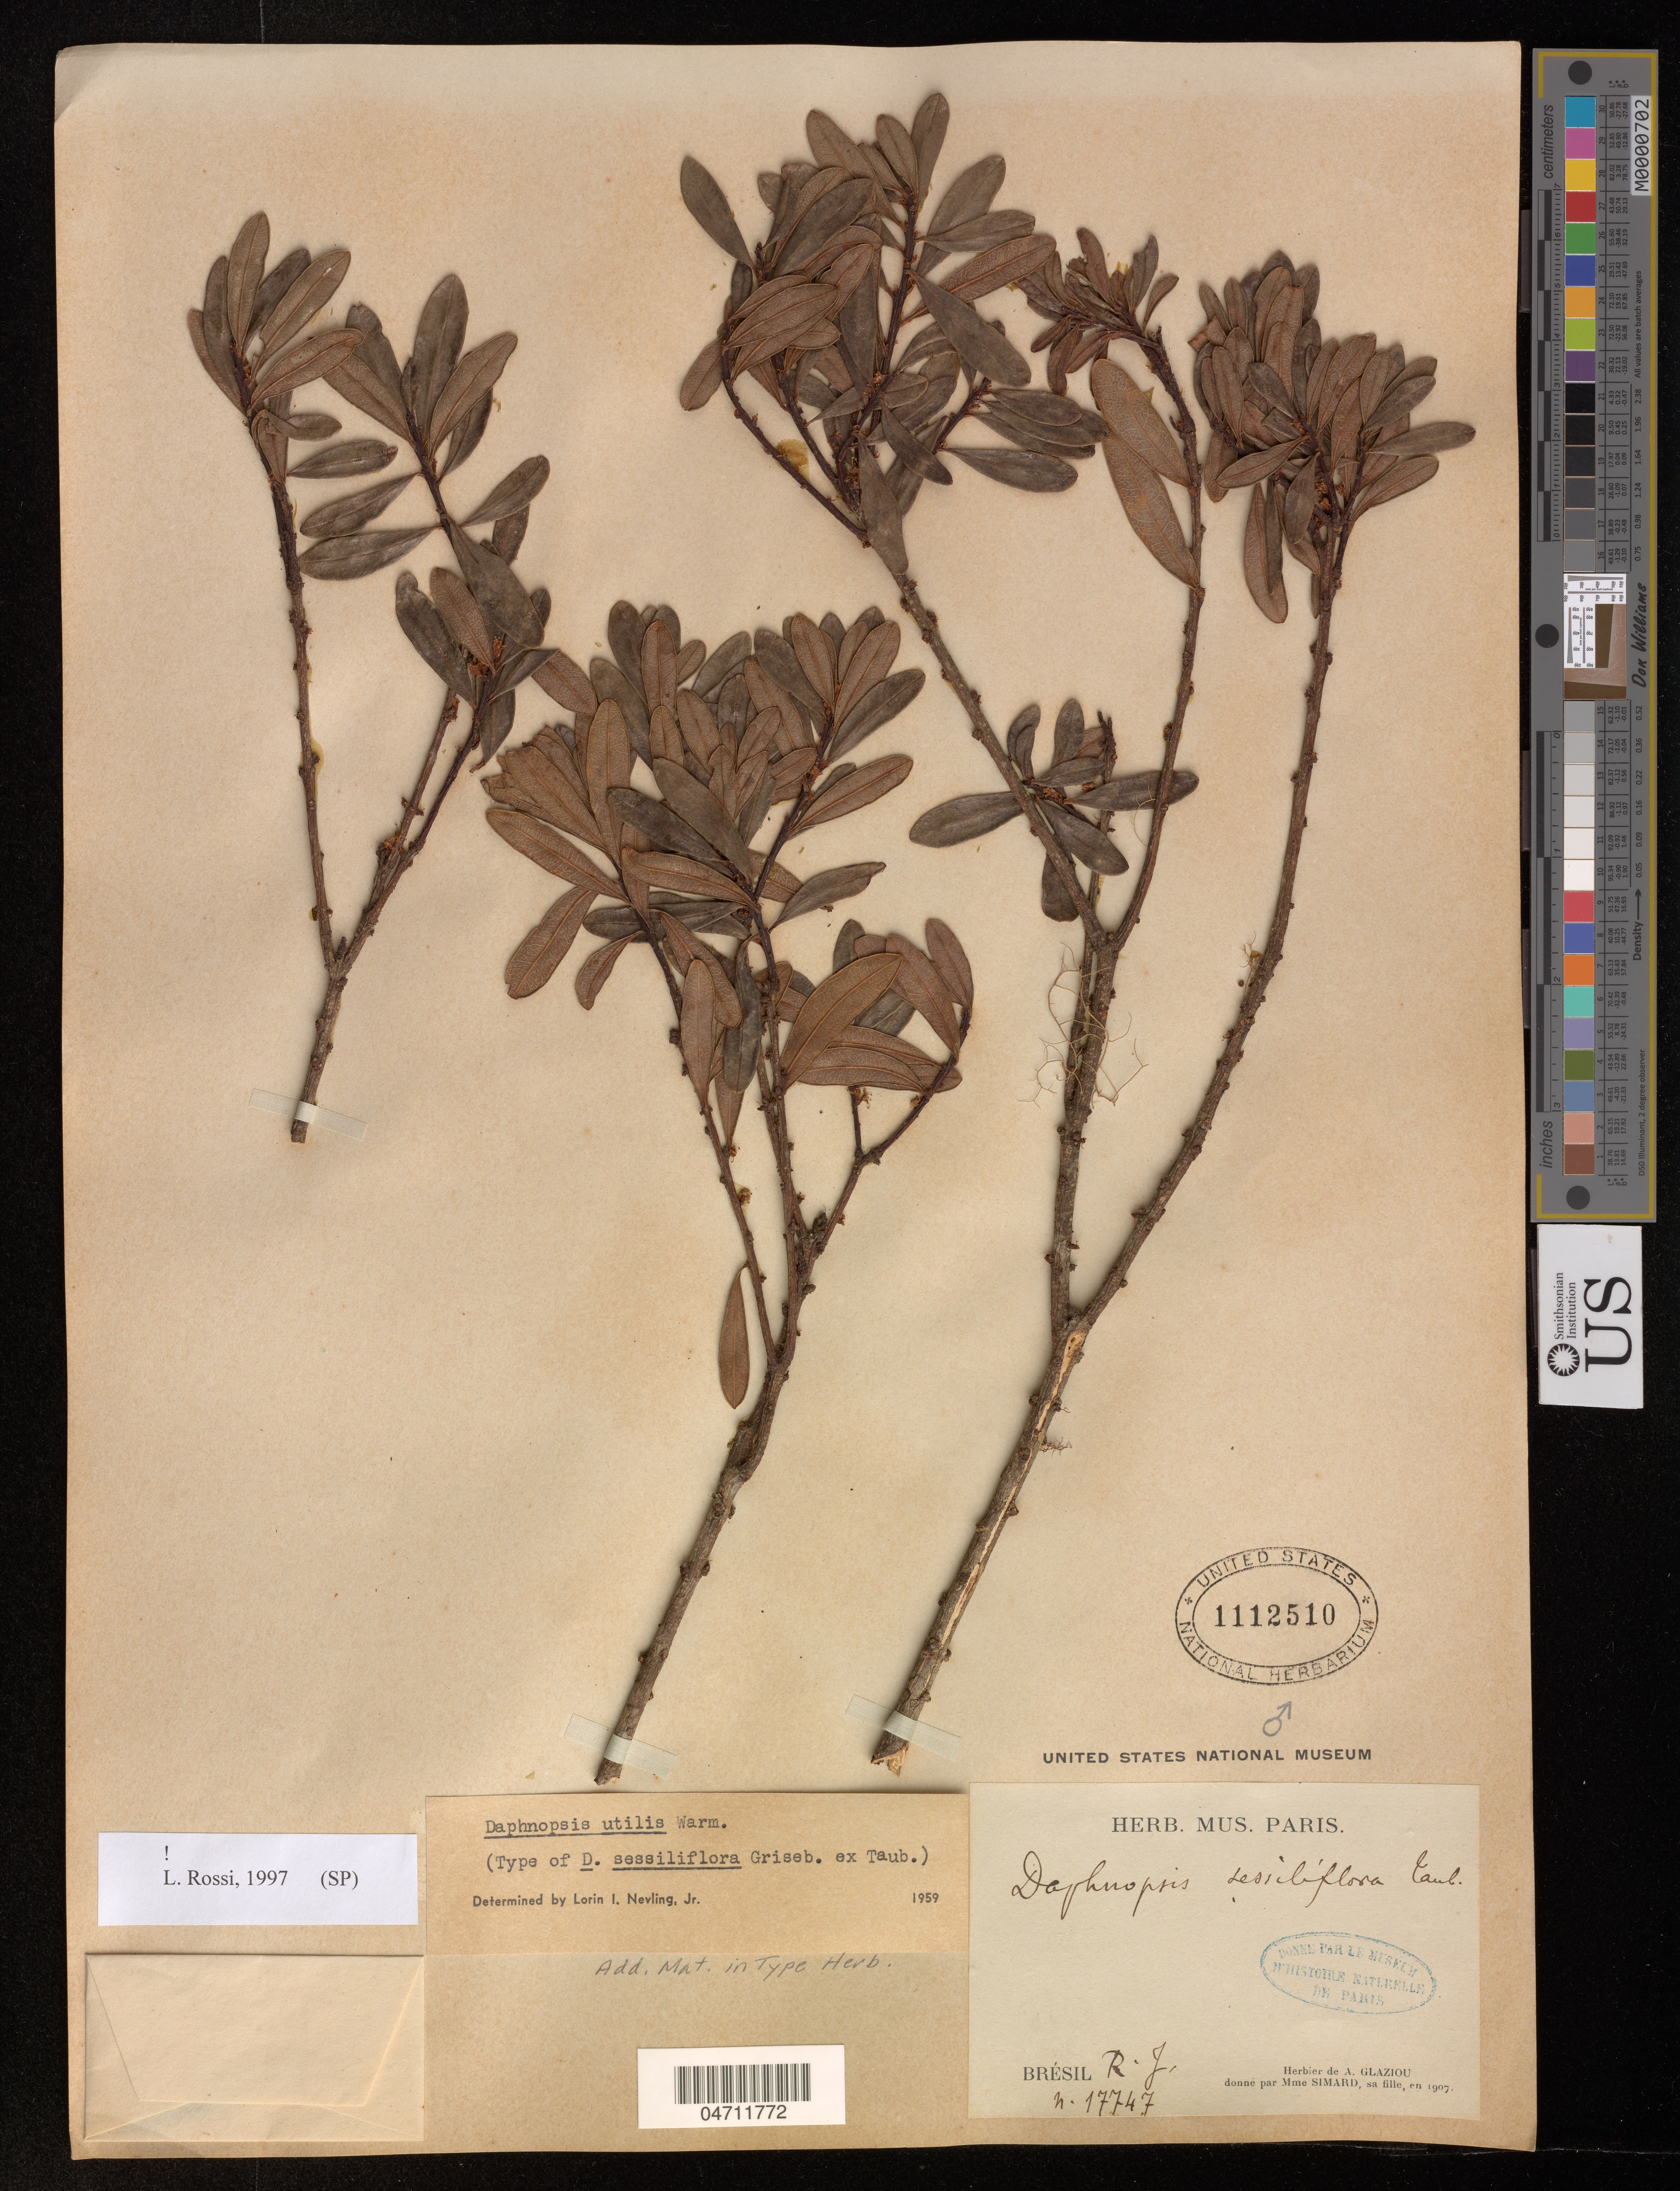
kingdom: Plantae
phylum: Tracheophyta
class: Magnoliopsida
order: Malvales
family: Thymelaeaceae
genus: Daphnopsis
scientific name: Daphnopsis utilis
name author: Warm.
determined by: Rossi, L.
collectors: A. F. M. Glaziou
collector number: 17747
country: Brazil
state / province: Rio de Janeiro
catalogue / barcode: US 1112510